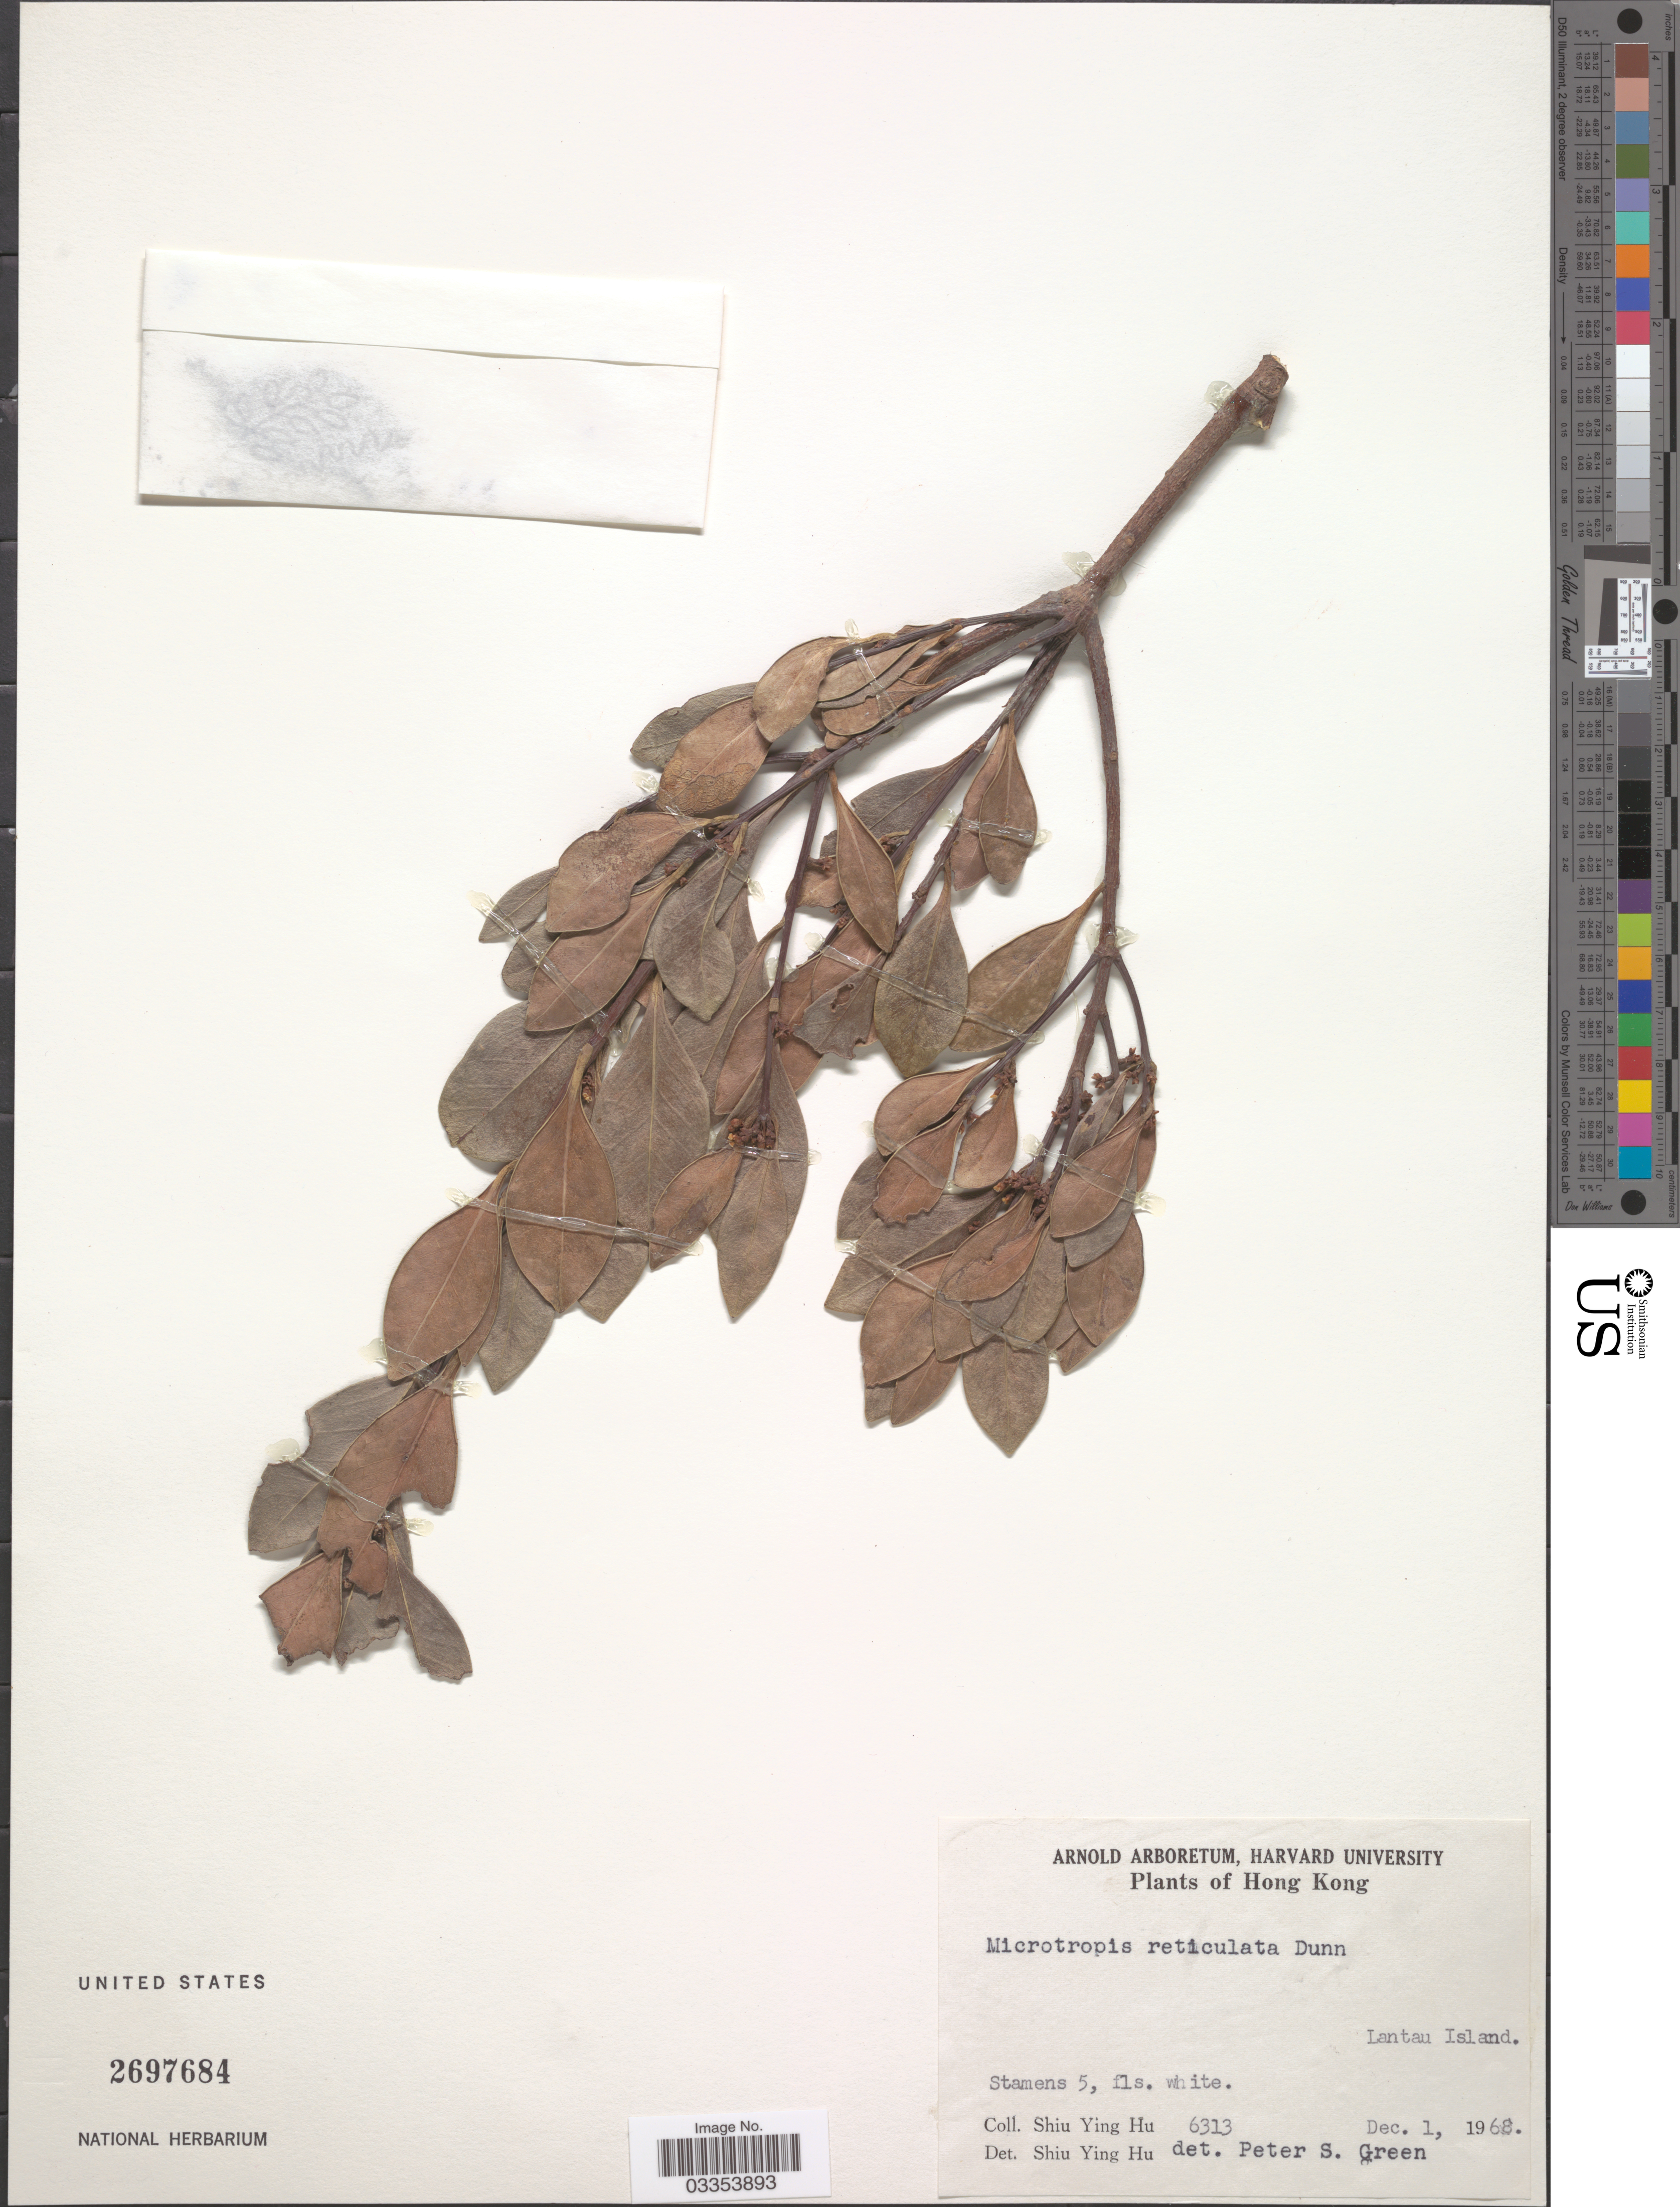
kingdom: Plantae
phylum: Tracheophyta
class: Magnoliopsida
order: Celastrales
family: Celastraceae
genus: Microtropis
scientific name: Microtropis reticulata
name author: Dunn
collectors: S. Y. Hu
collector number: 6313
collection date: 1968-12-01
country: China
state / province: Hong Kong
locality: Lantau Island.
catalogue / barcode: US 2697684